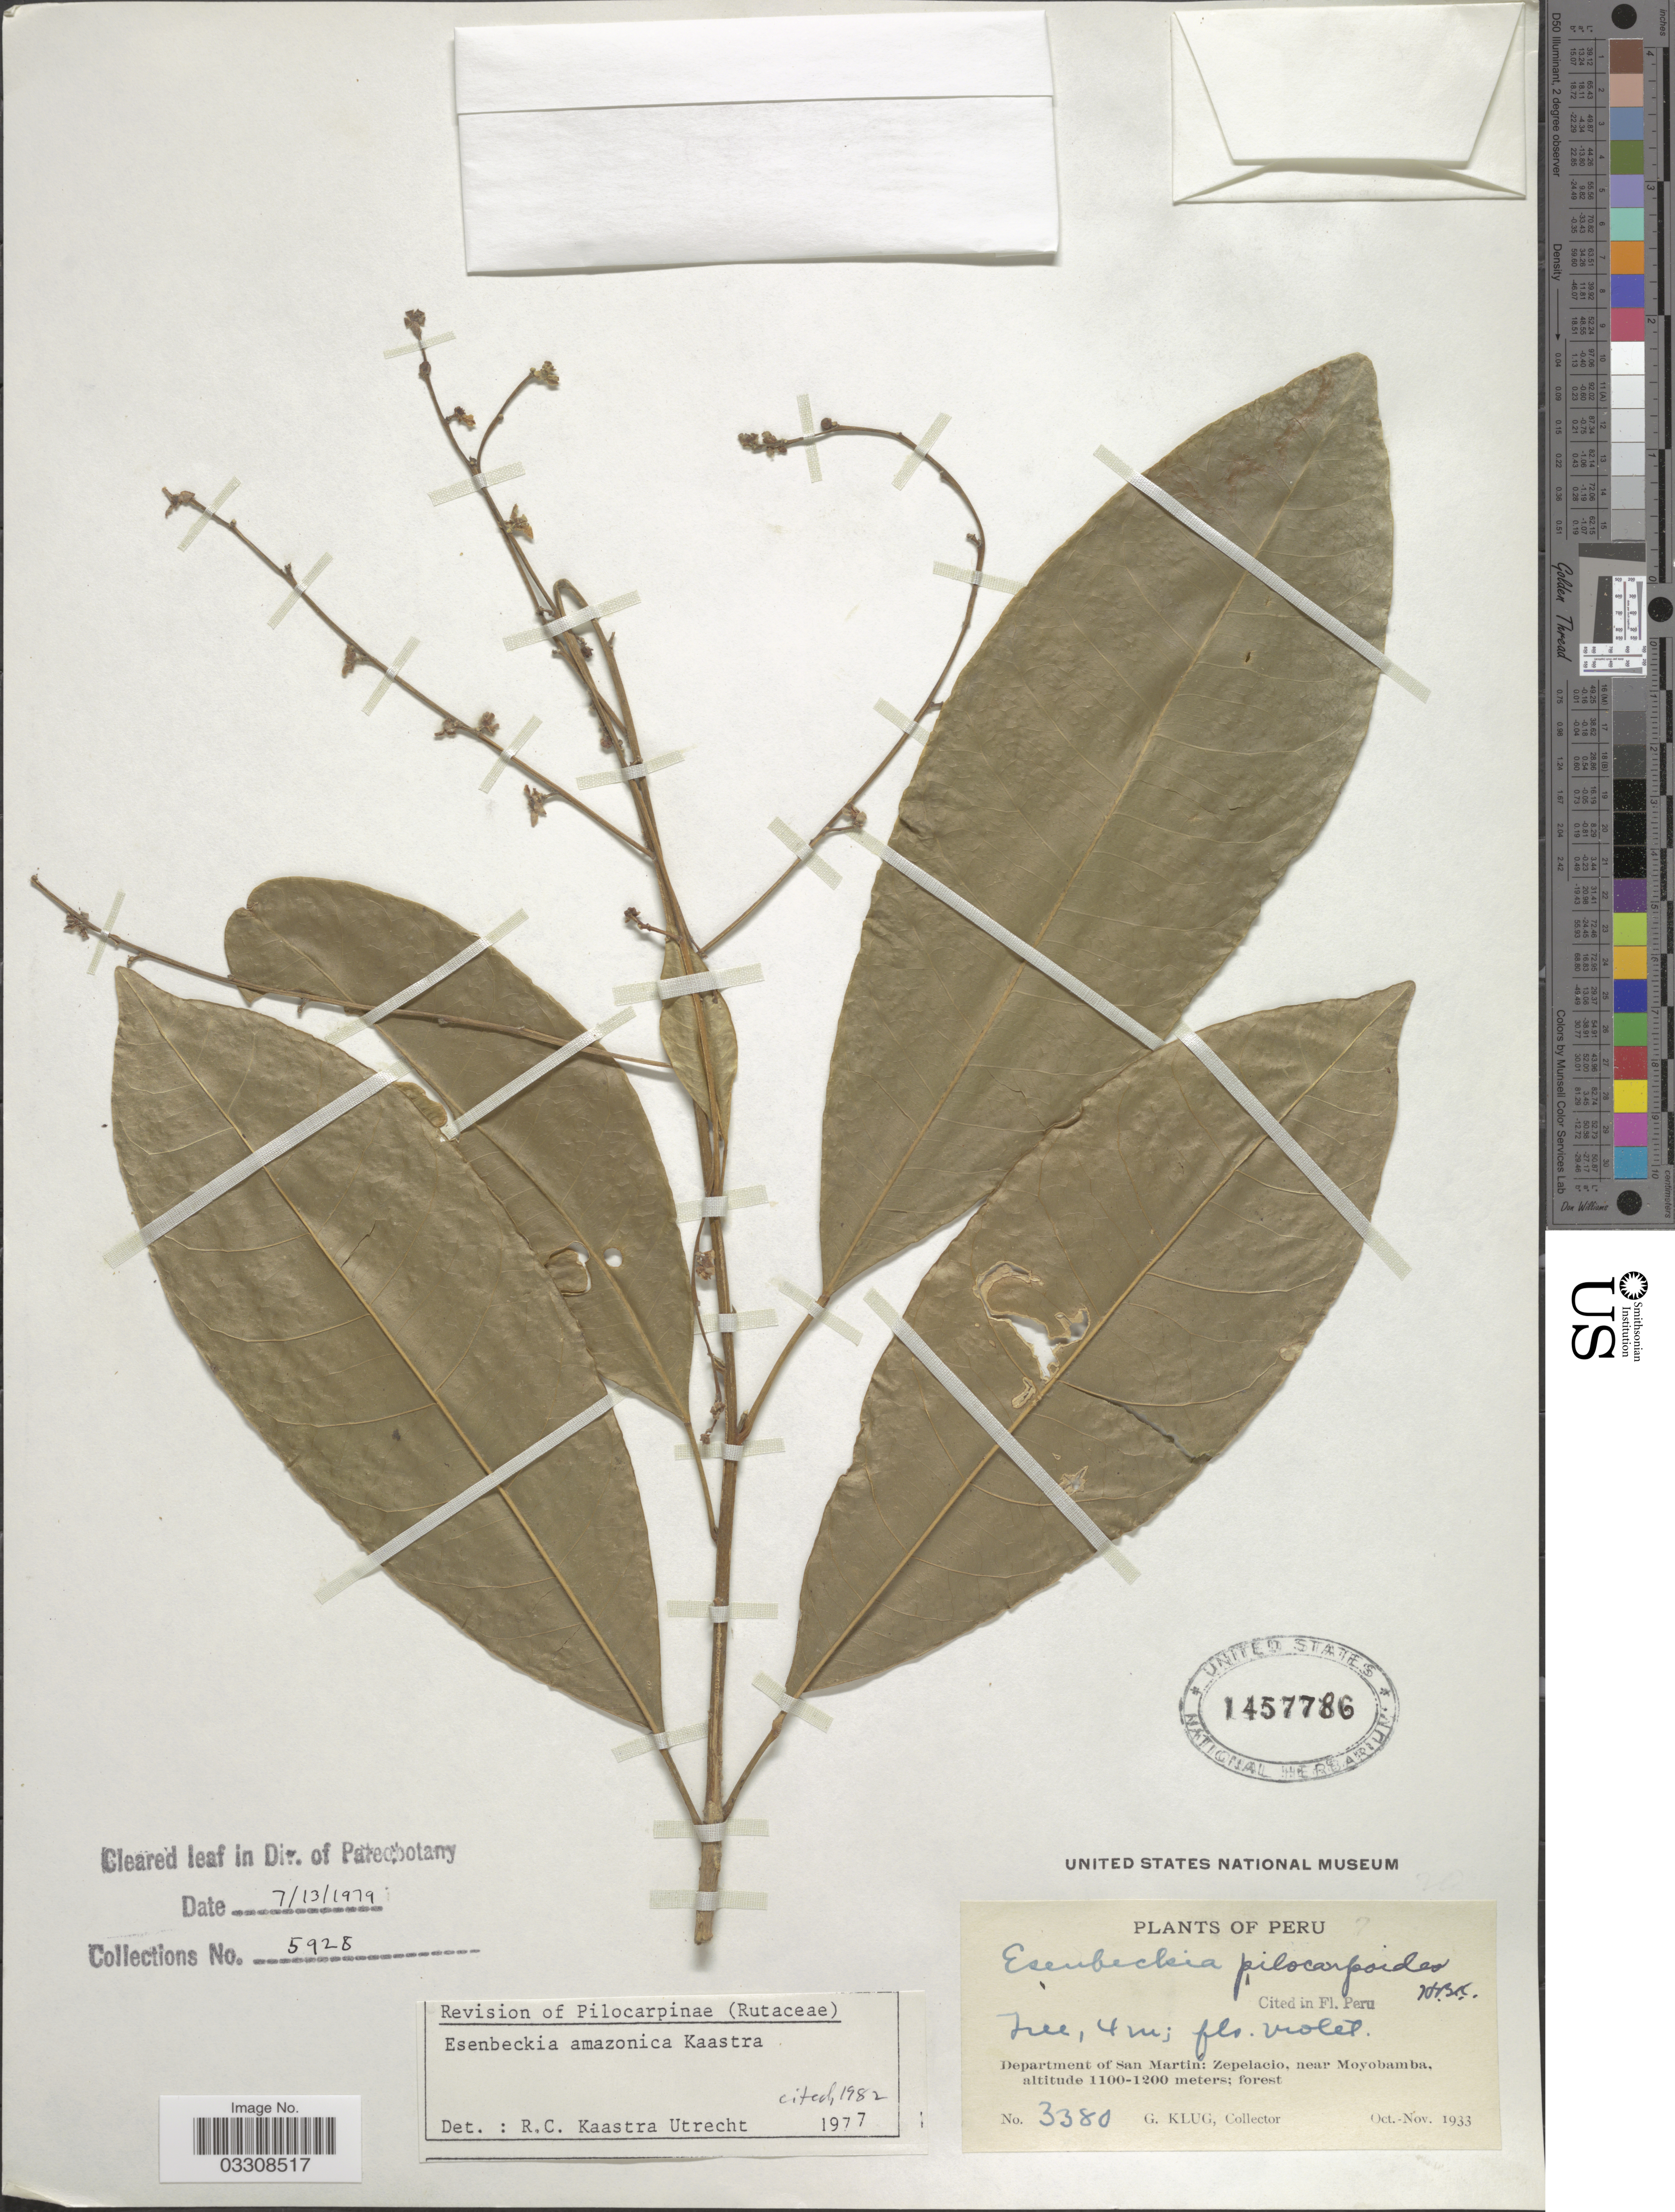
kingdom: Plantae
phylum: Tracheophyta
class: Magnoliopsida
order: Sapindales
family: Rutaceae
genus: Esenbeckia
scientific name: Esenbeckia amazonica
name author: Kaastra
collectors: G. Klug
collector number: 3380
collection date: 1933-10/1933-11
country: Peru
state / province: San Martín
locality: Department of San Martin: Zepelacio, near Moyobamba.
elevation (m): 1100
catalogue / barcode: US 1457786